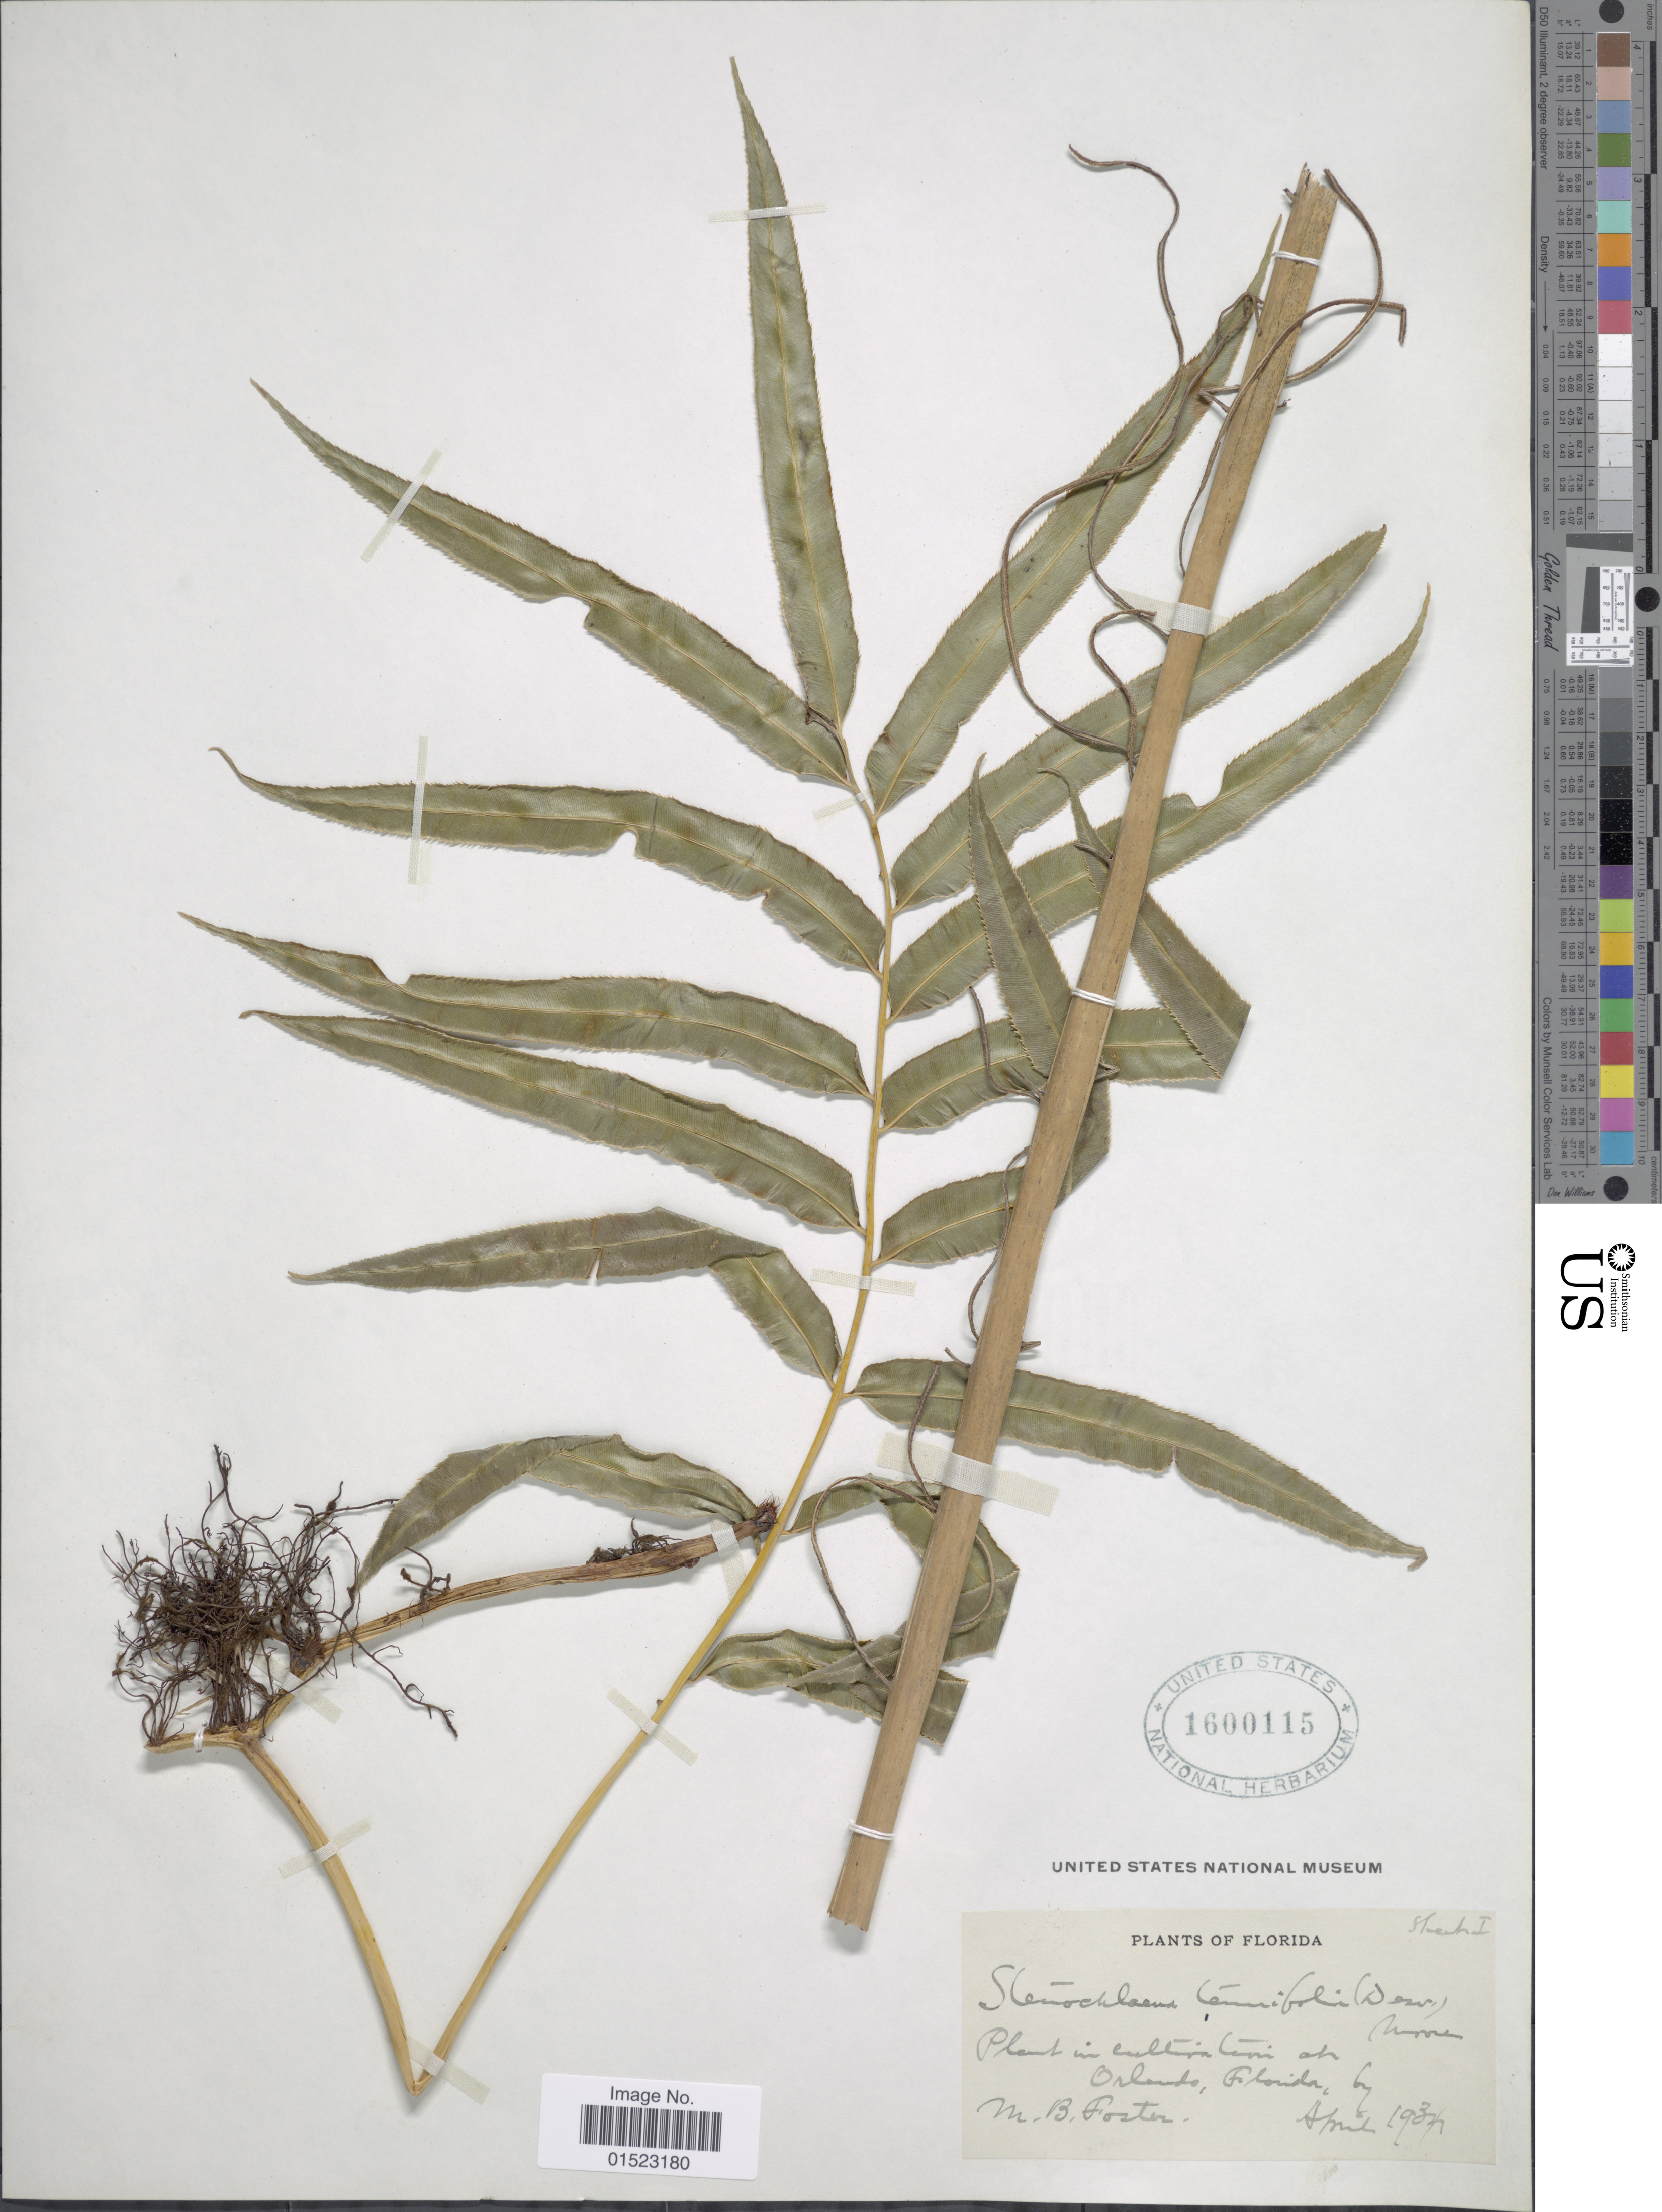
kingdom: Plantae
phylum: Tracheophyta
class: Polypodiopsida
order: Polypodiales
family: Blechnaceae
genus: Stenochlaena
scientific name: Stenochlaena tenuifolia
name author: (Desv.) T. Moore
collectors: M. B. Foster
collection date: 1934-04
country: United States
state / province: Florida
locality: Orlando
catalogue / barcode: US 1600115